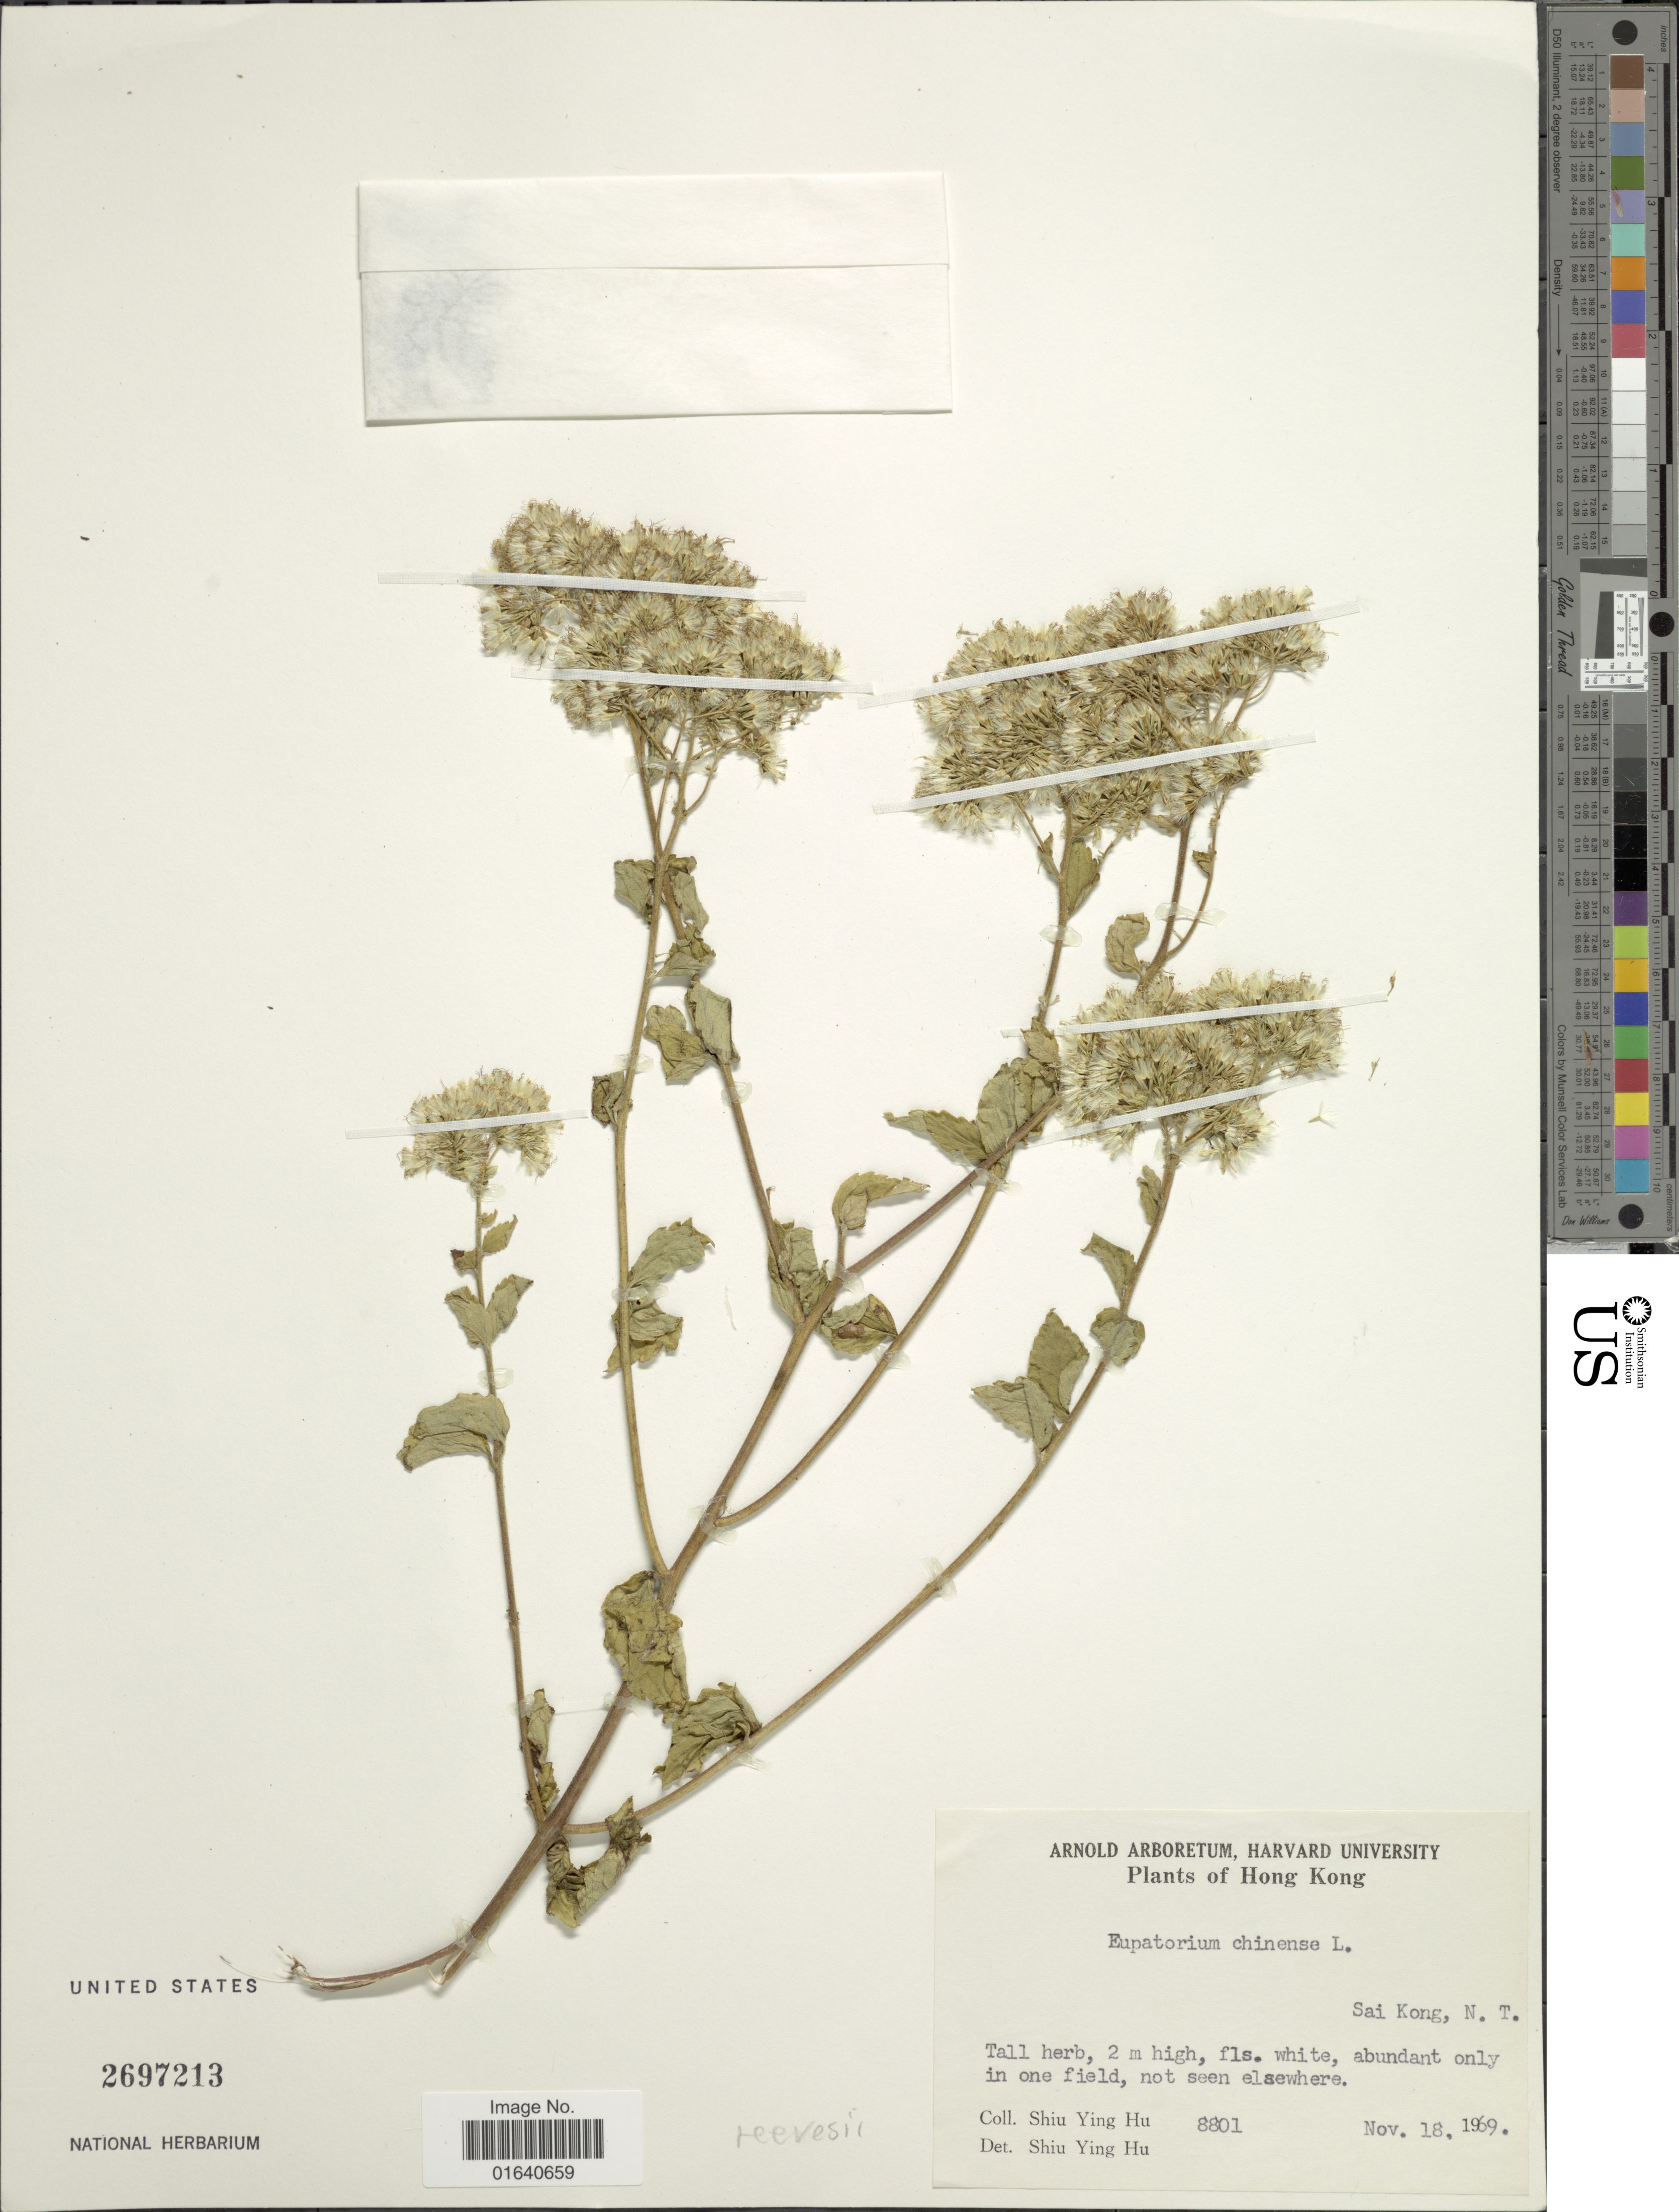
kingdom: Plantae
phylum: Tracheophyta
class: Magnoliopsida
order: Asterales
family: Asteraceae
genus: Eupatorium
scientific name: Eupatorium chinense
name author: L.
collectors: S. Y. Hu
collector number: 8801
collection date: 1969-11-18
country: China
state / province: Hong Kong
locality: Sai Kong, N.T.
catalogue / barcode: US 2697213